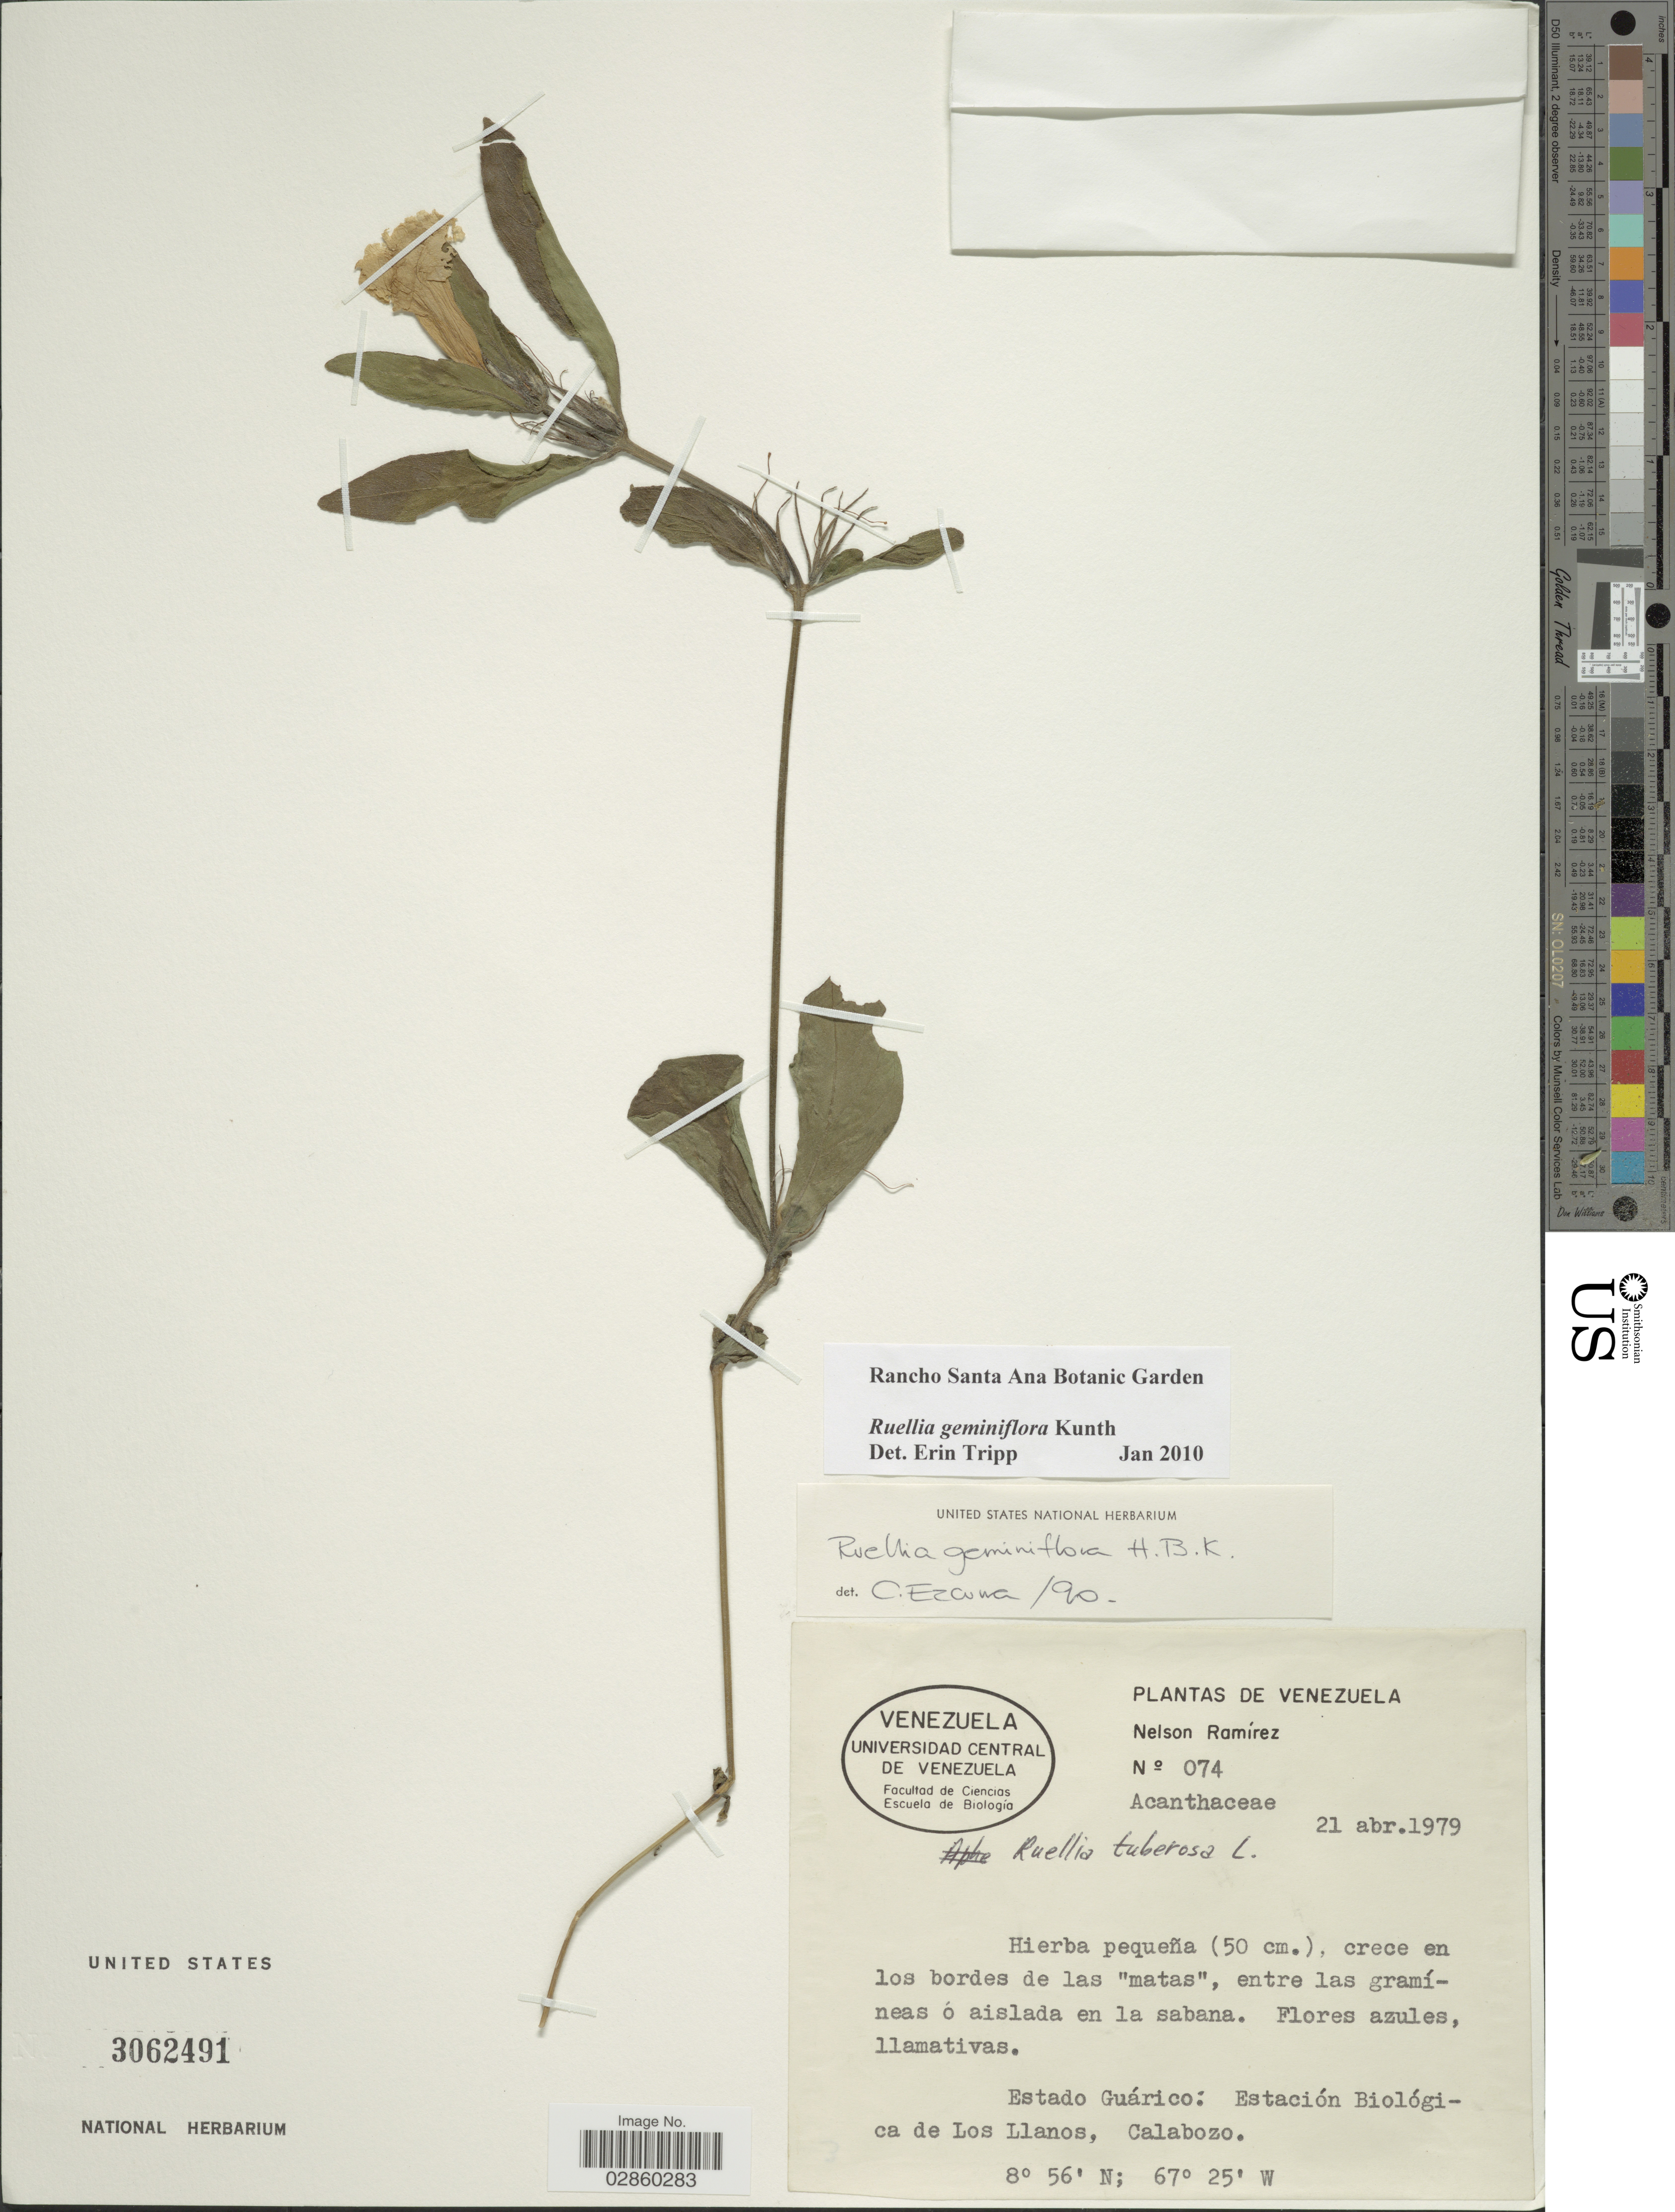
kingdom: Plantae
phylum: Tracheophyta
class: Magnoliopsida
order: Lamiales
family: Acanthaceae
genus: Ruellia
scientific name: Ruellia geminiflora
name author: Kunth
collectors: N. Ramírez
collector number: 074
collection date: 1979-04-21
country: Venezuela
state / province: Guárico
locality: Estado Guárico, Estación Biológica de Los Llanos, Calabozo.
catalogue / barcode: US 3062491